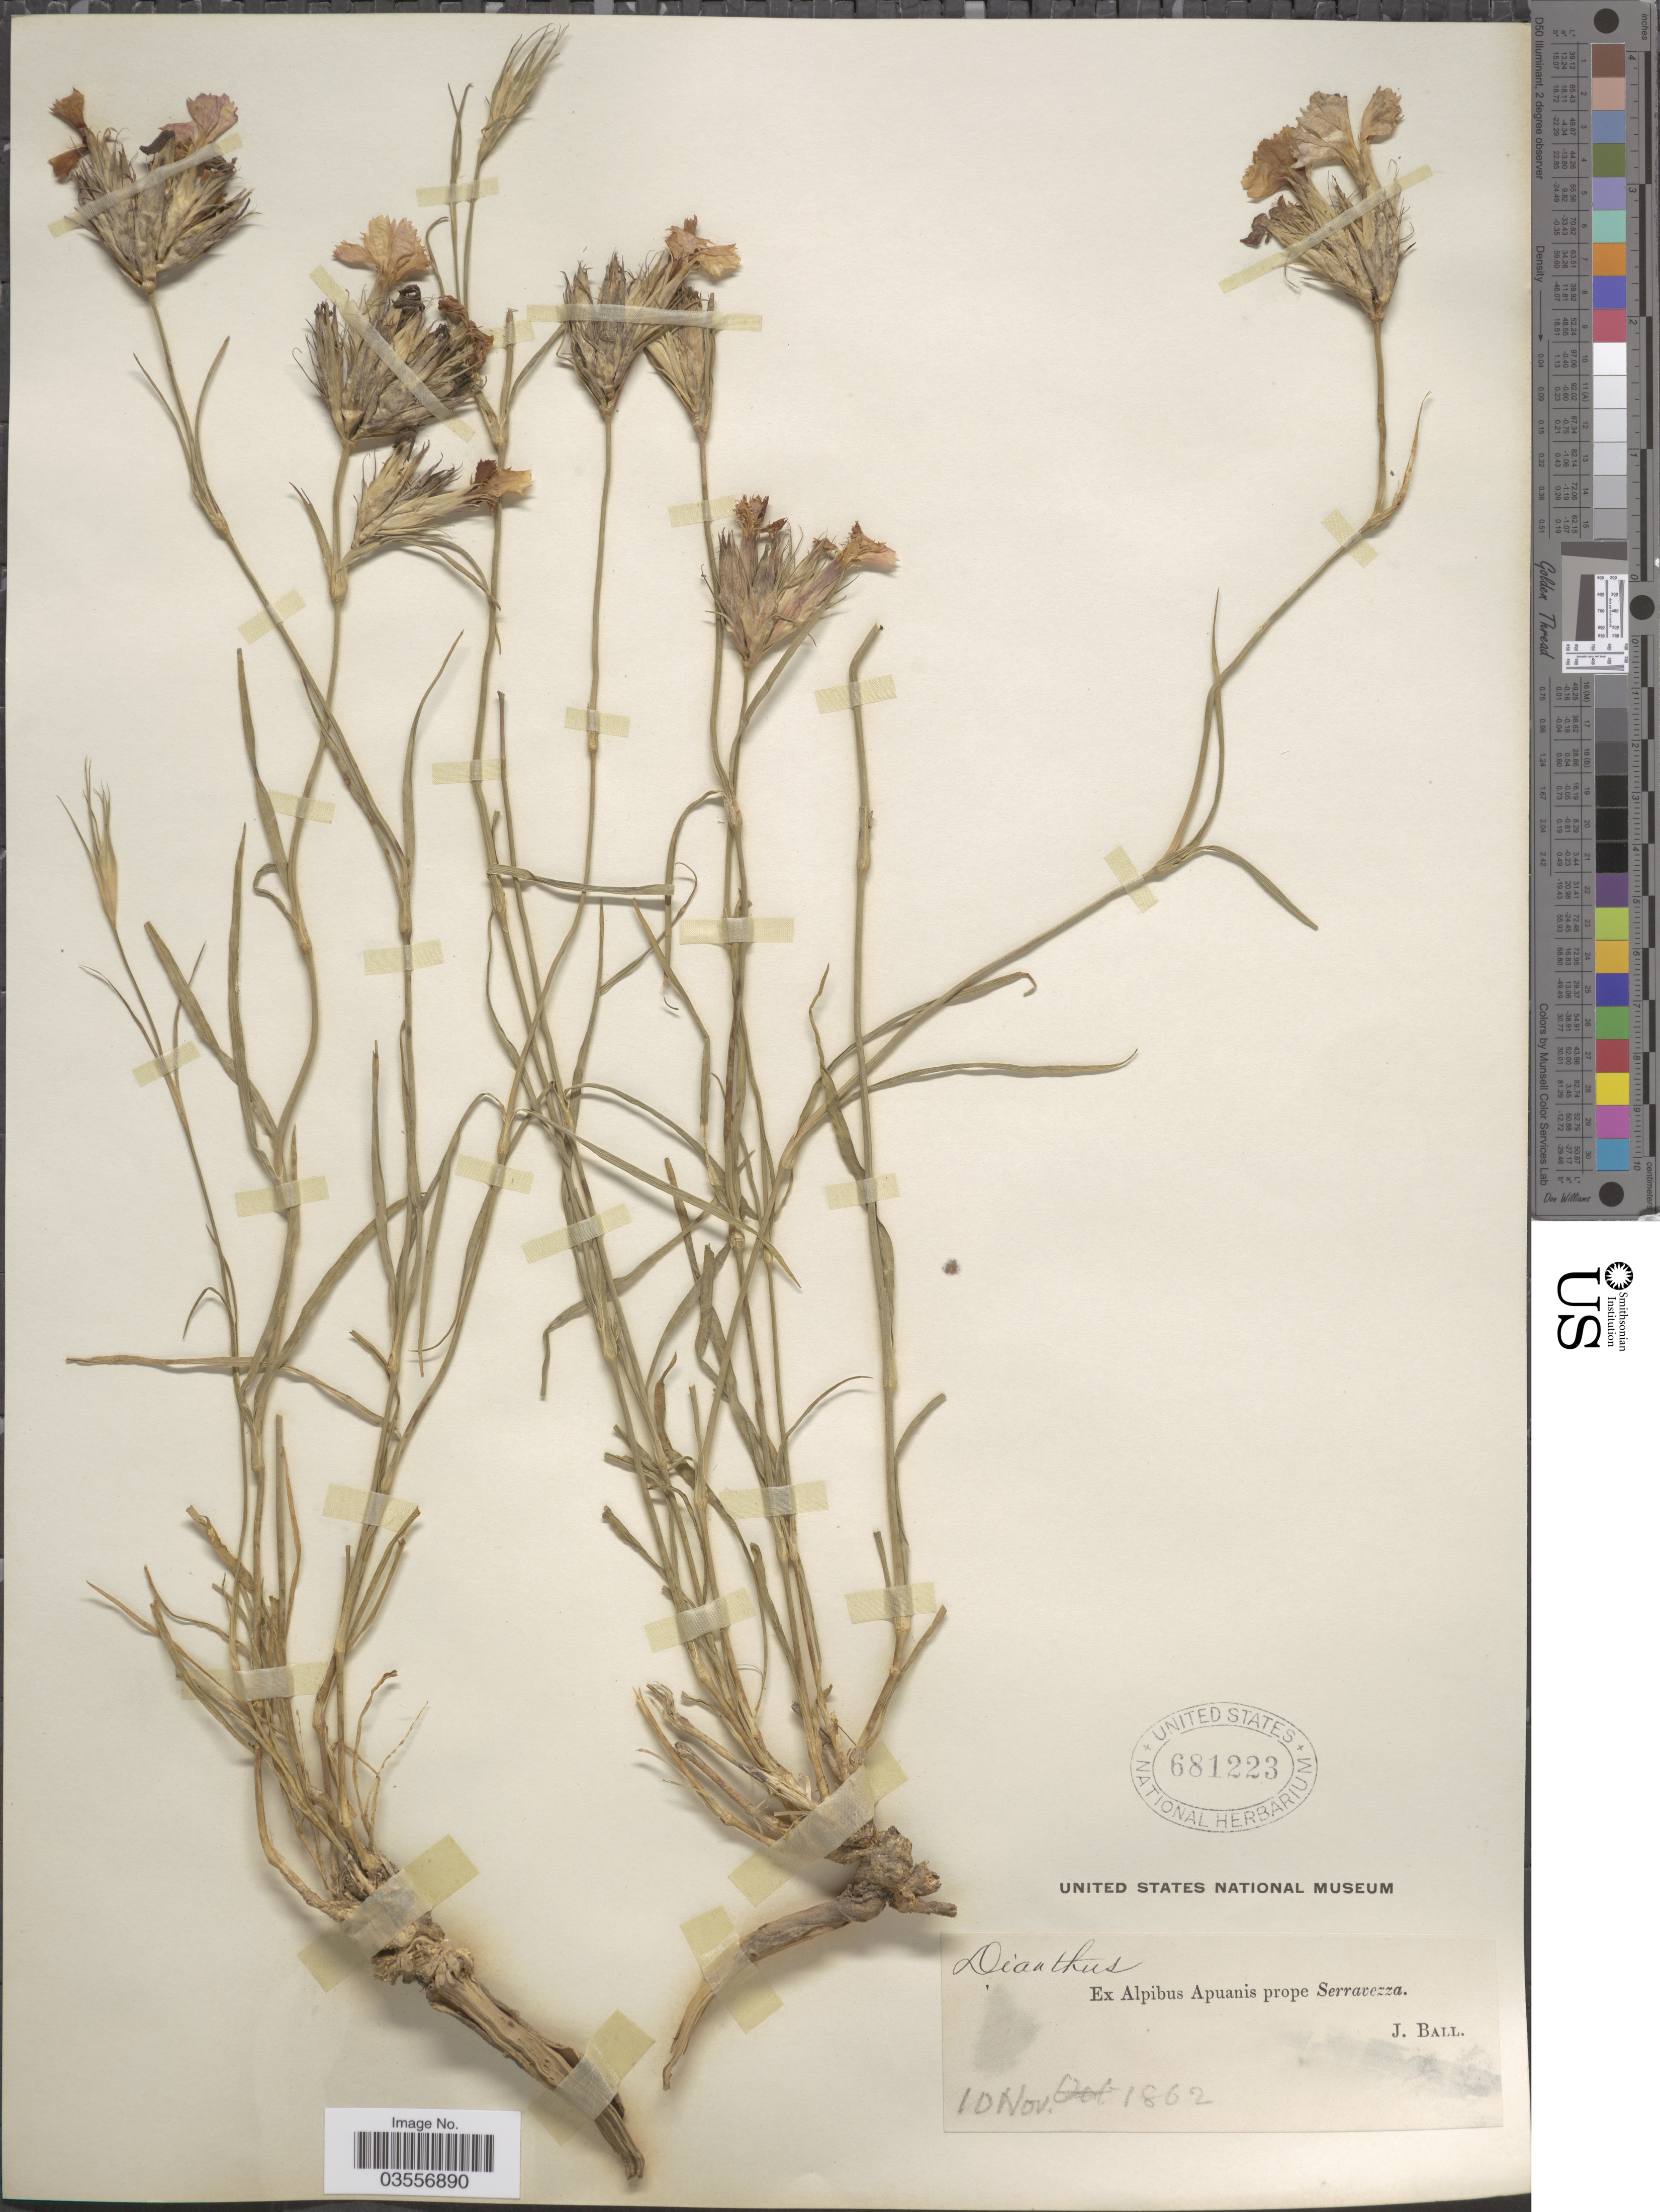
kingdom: Plantae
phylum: Tracheophyta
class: Magnoliopsida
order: Caryophyllales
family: Caryophyllaceae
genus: Dianthus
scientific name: Dianthus sp.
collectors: J. Ball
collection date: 1862-11-10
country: Italy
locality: Ex Alpibus Apuanis prope Serravezza.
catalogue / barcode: US 681223